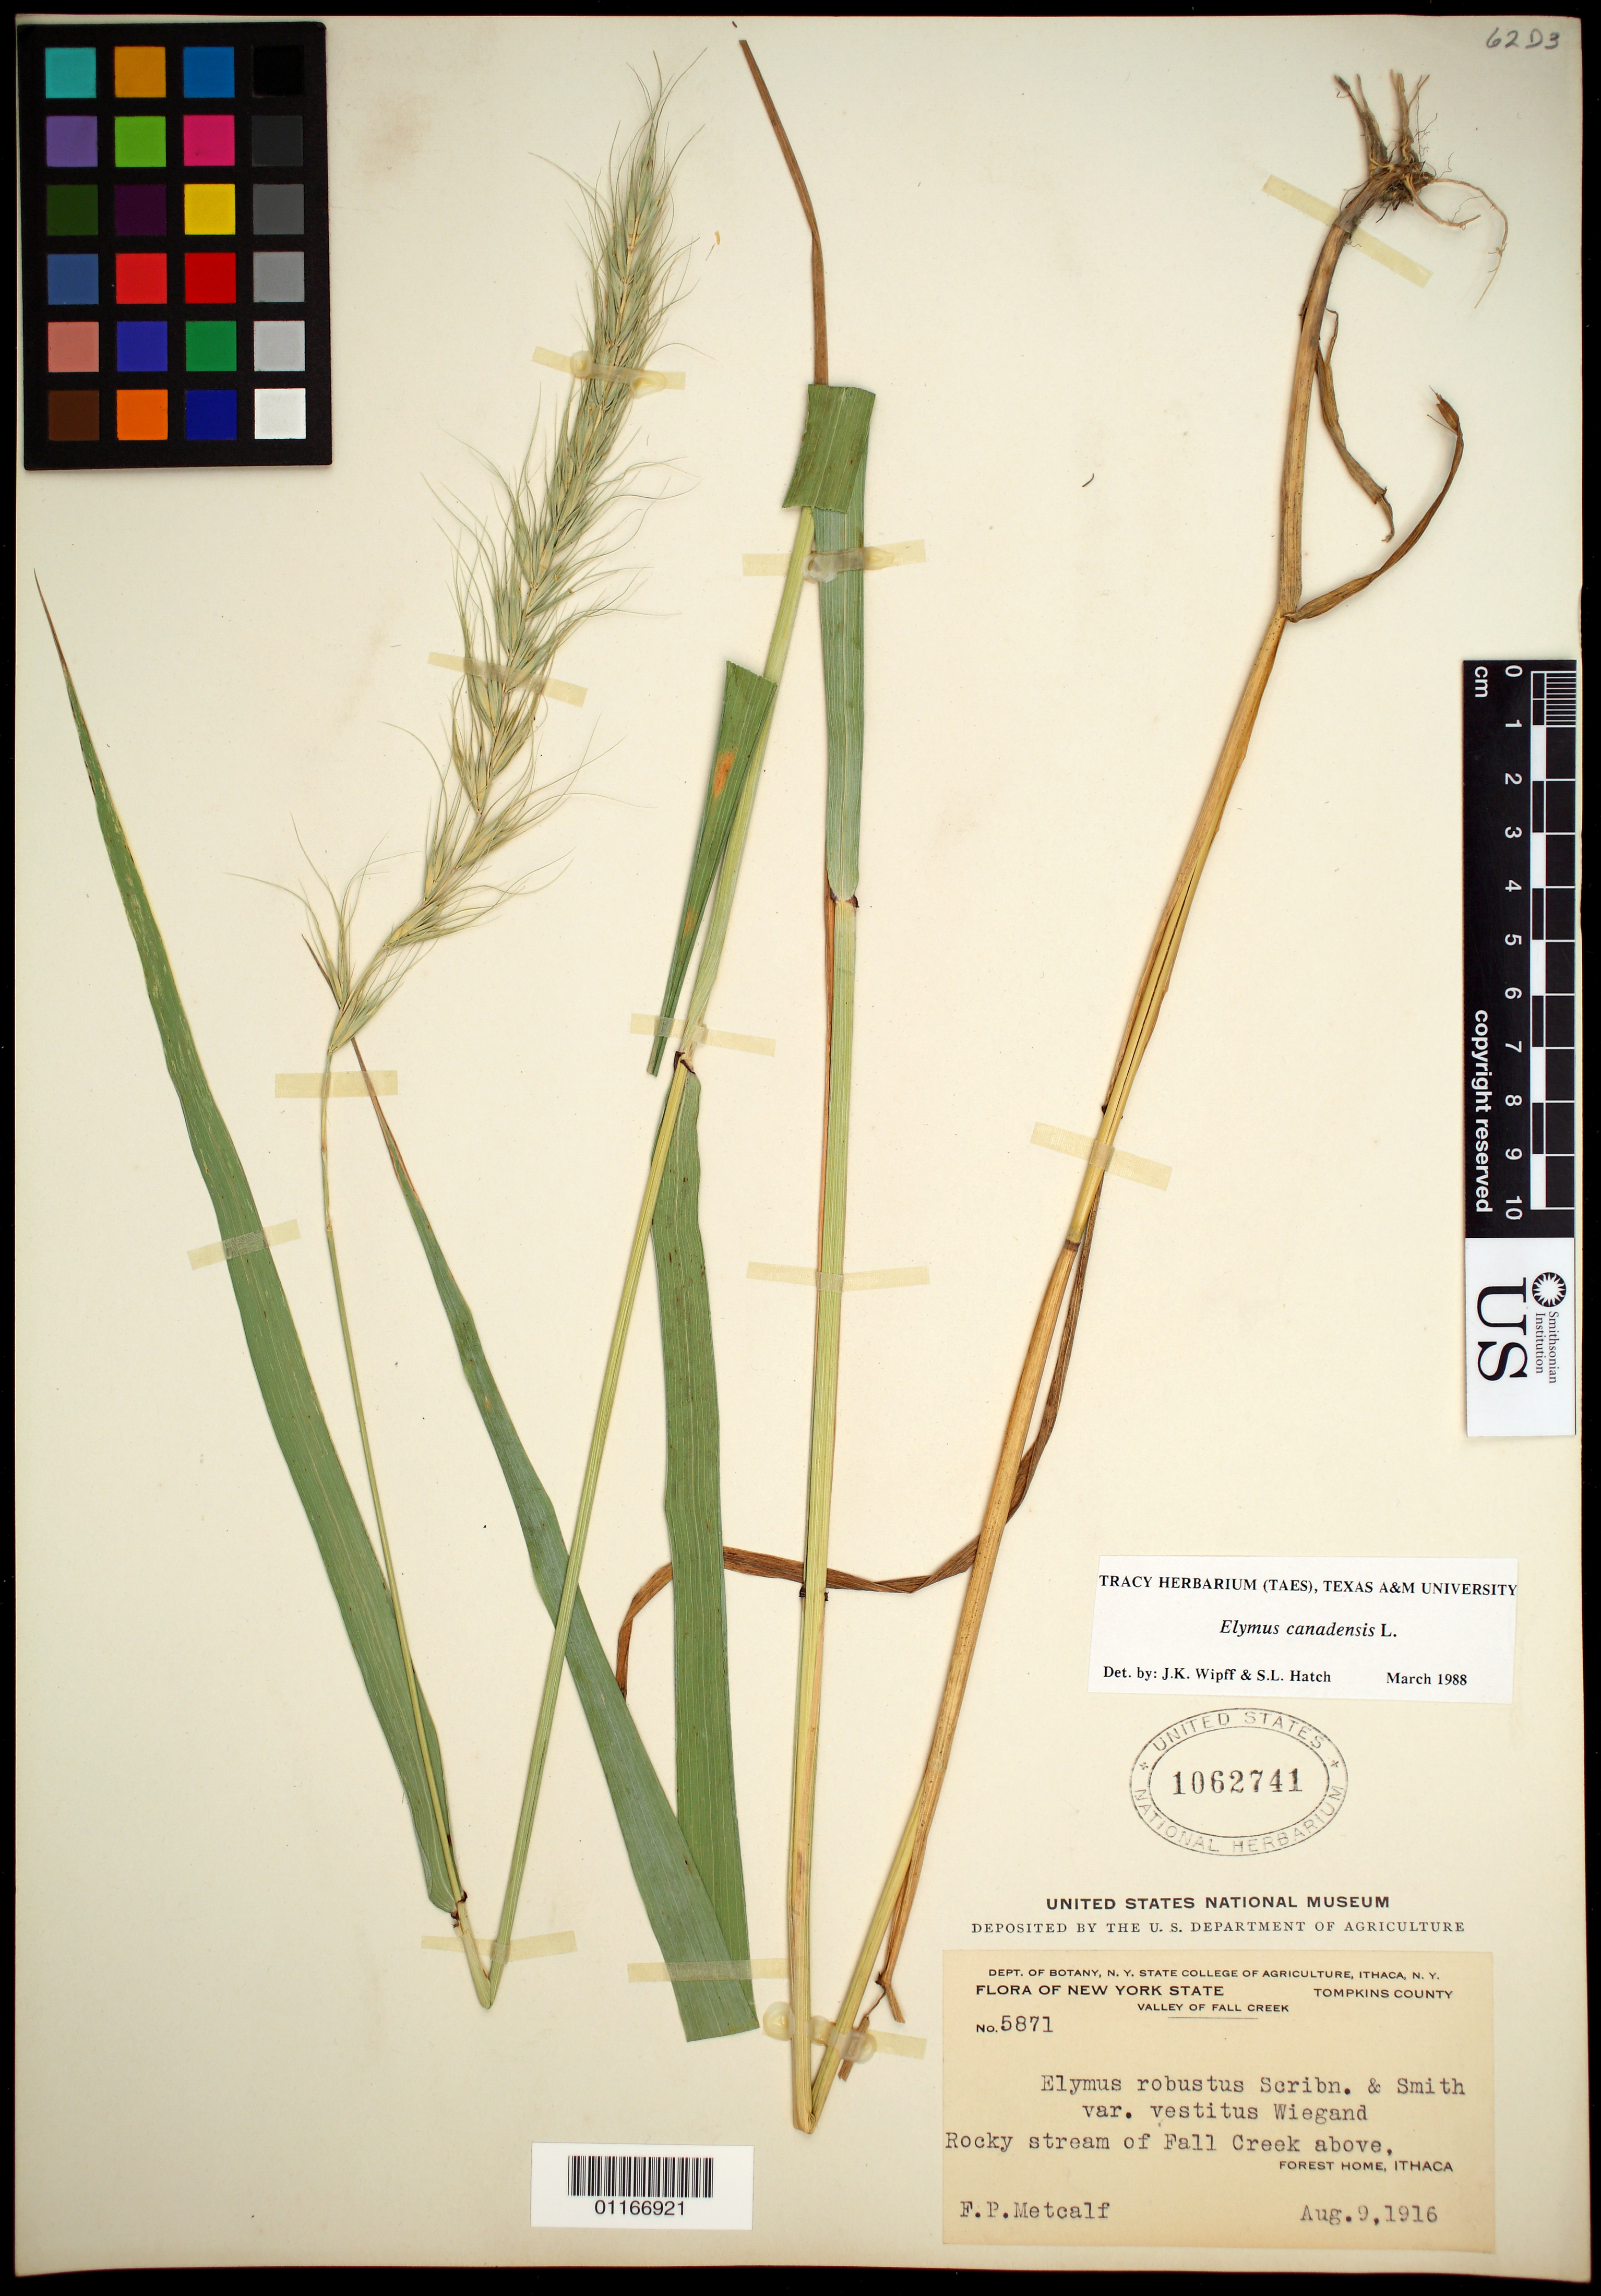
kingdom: Plantae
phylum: Tracheophyta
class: Liliopsida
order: Poales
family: Poaceae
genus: Elymus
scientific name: Elymus canadensis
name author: L.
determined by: Wipff, J. K.; Hatch, S. L.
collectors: F. P. Metcalf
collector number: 5871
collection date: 1916-08-09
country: United States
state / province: New York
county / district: Tompkins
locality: Rocky stream of Fall Creek above Forest Home, Ithaca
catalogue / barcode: US 1062741